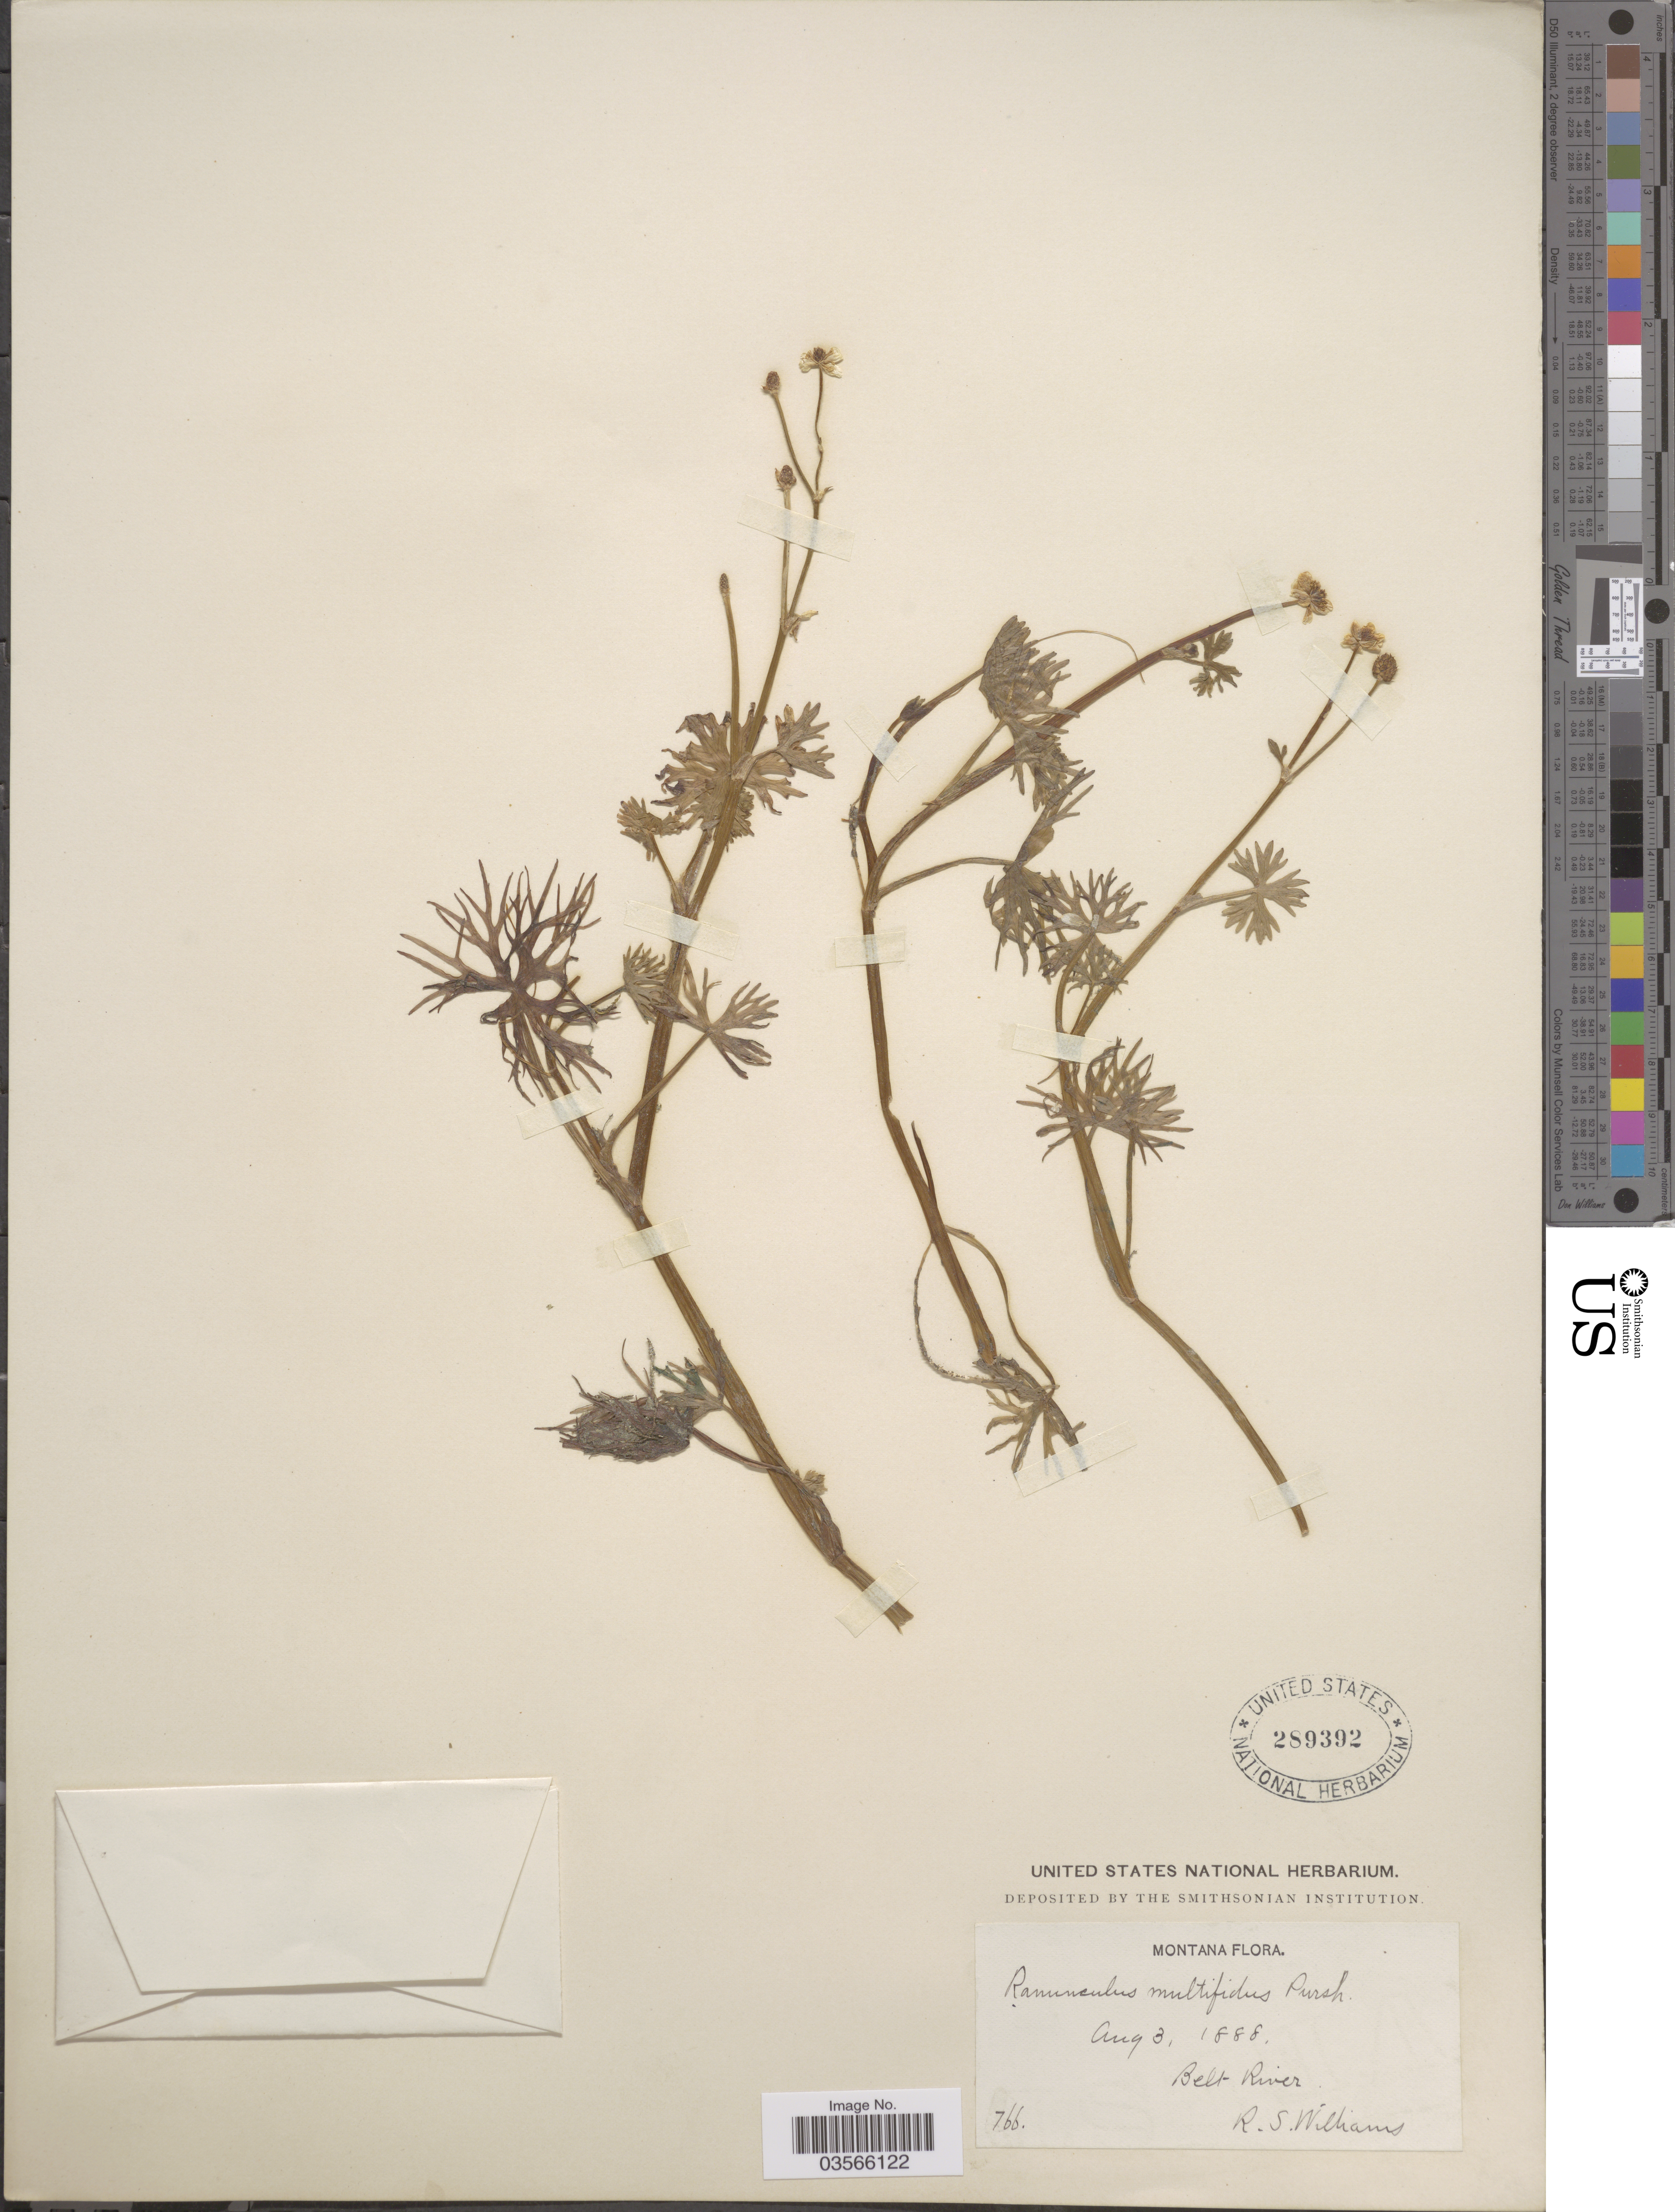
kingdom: Plantae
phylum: Tracheophyta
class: Magnoliopsida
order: Ranunculales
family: Ranunculaceae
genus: Ranunculus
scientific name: Ranunculus flabellaris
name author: Raf.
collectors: R. S. Williams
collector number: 766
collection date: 1888-08-03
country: United States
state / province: Montana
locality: Belt River.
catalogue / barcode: US 289392